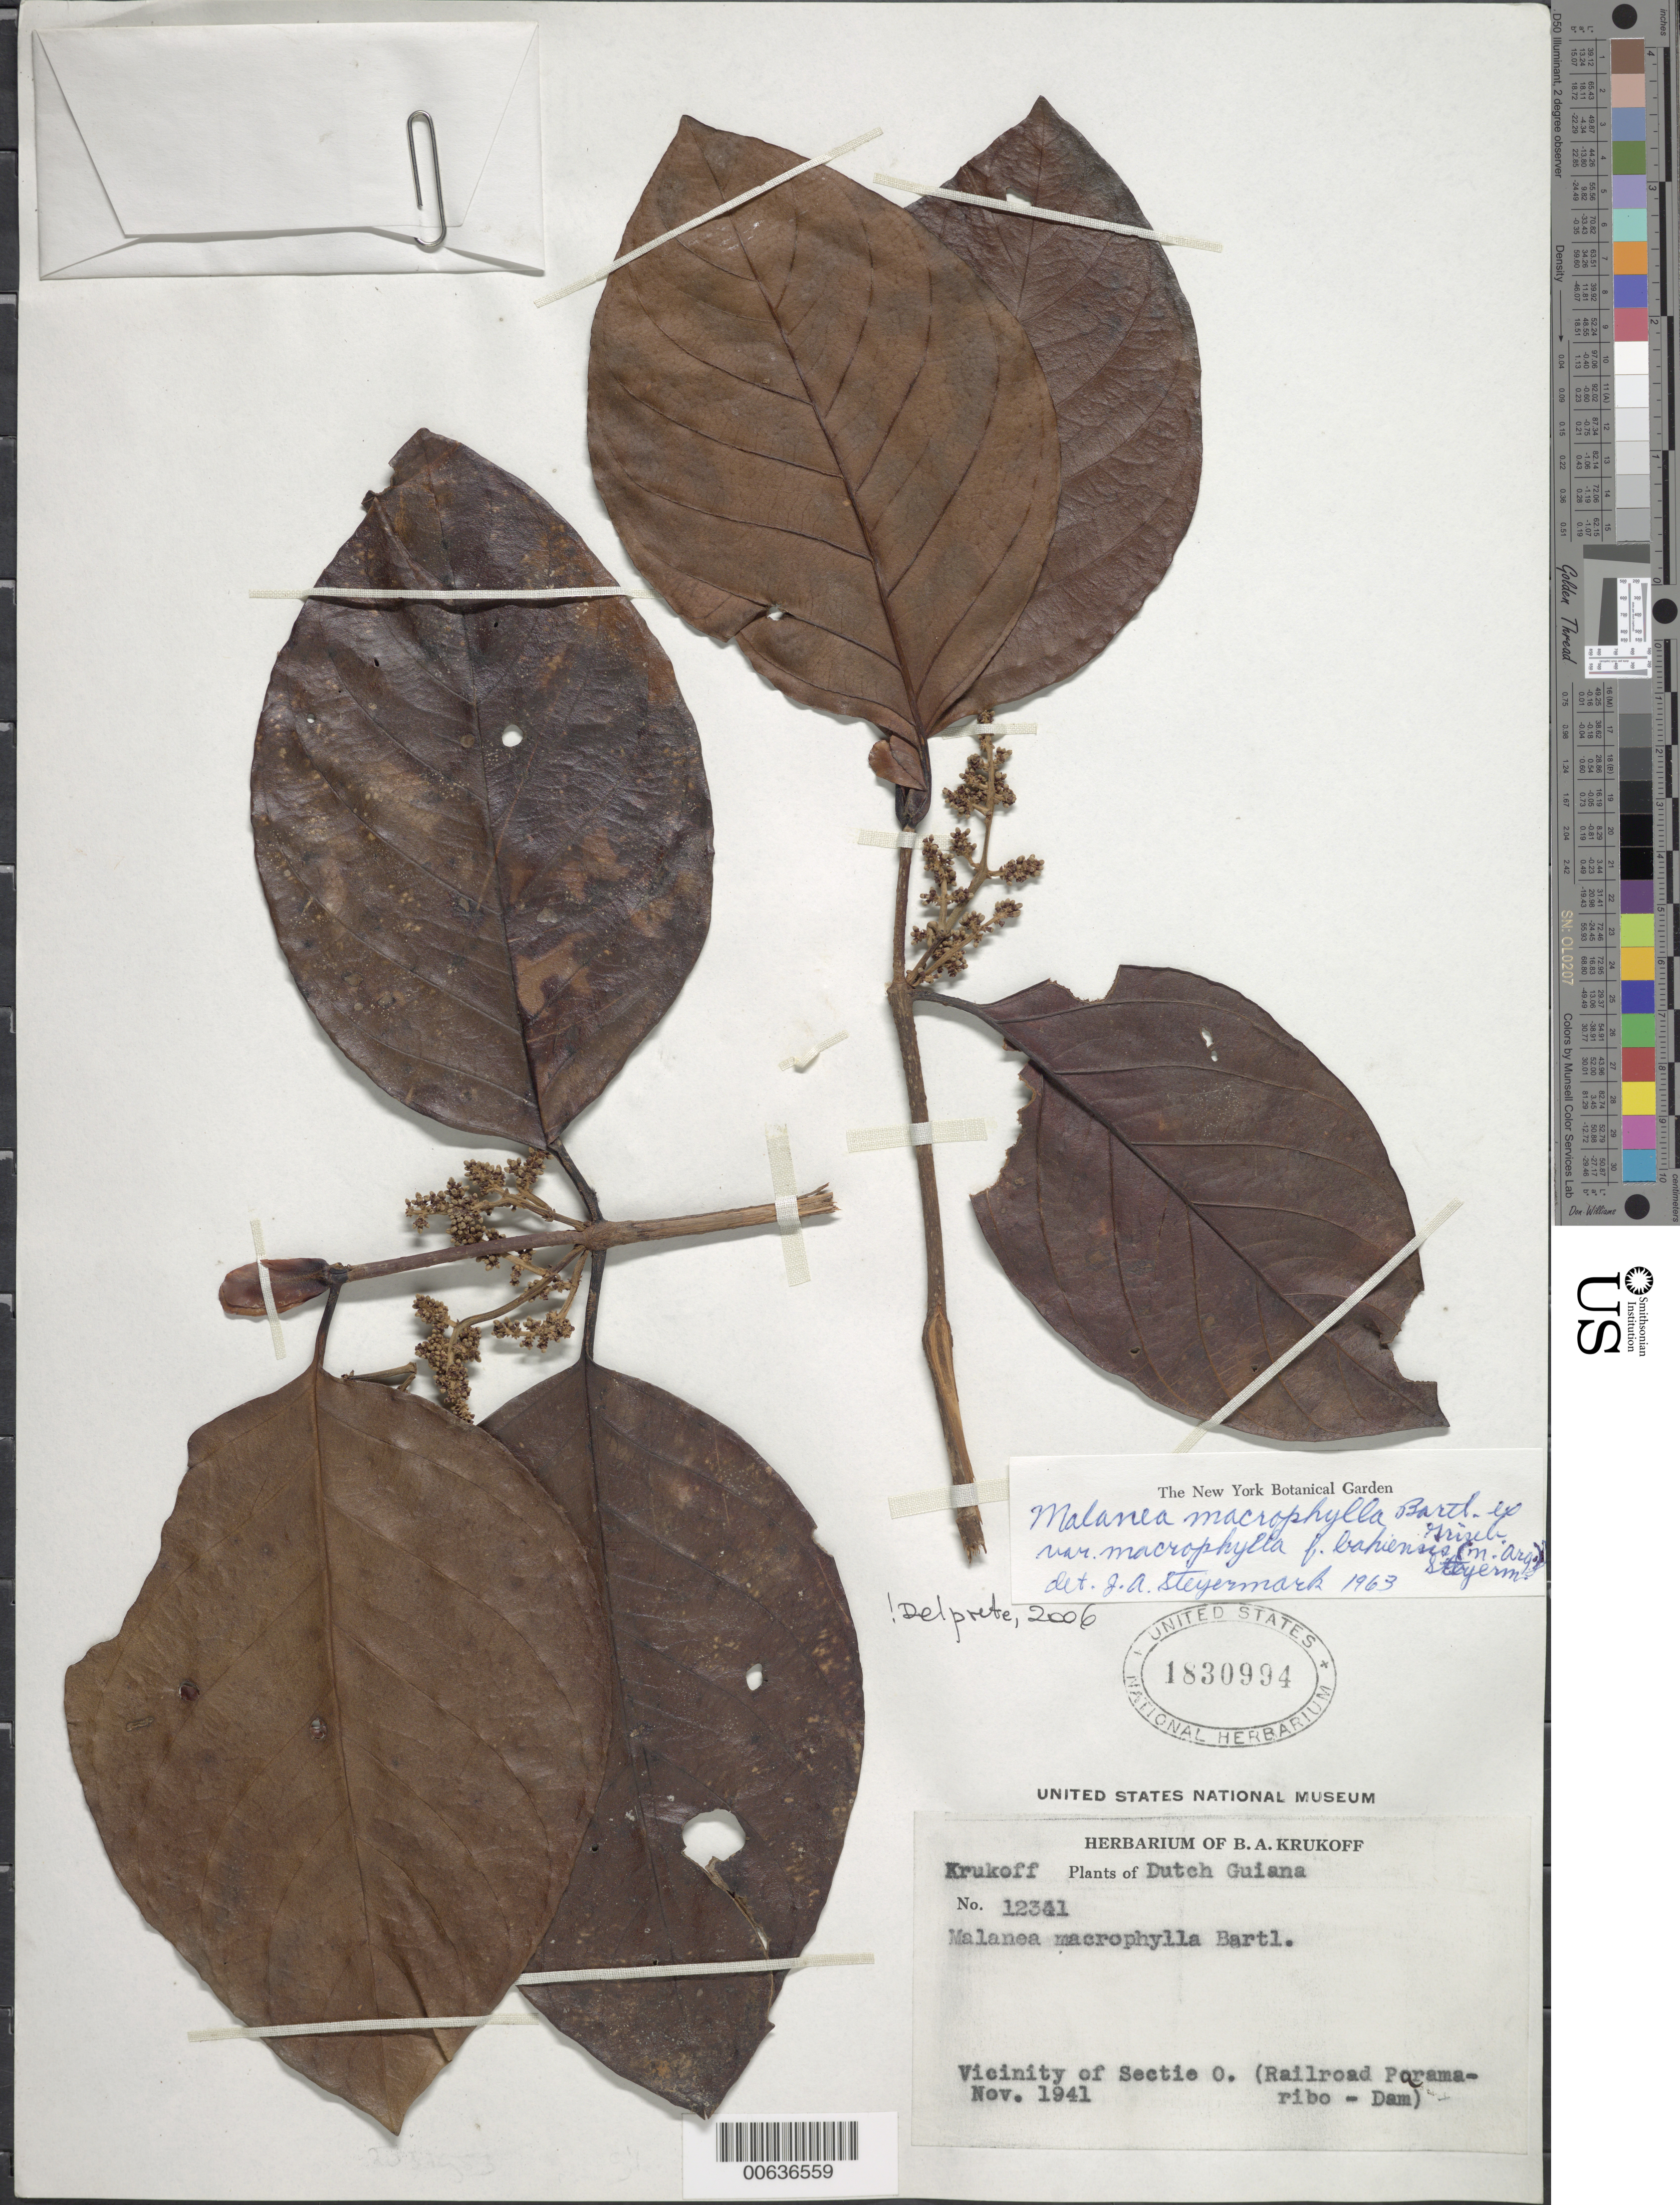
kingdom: Plantae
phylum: Tracheophyta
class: Magnoliopsida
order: Gentianales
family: Rubiaceae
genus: Malanea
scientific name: Malanea macrophylla f. bahiensis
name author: (Müll. Arg.) Steyerm.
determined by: Delprete, P. G., Herb. de Guyane Cay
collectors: B. A. Krukoff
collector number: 12341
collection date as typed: Nov-41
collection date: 1941-11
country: Suriname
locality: Sectie O (Railroad Paramaribo-Dam)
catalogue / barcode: US 1830994